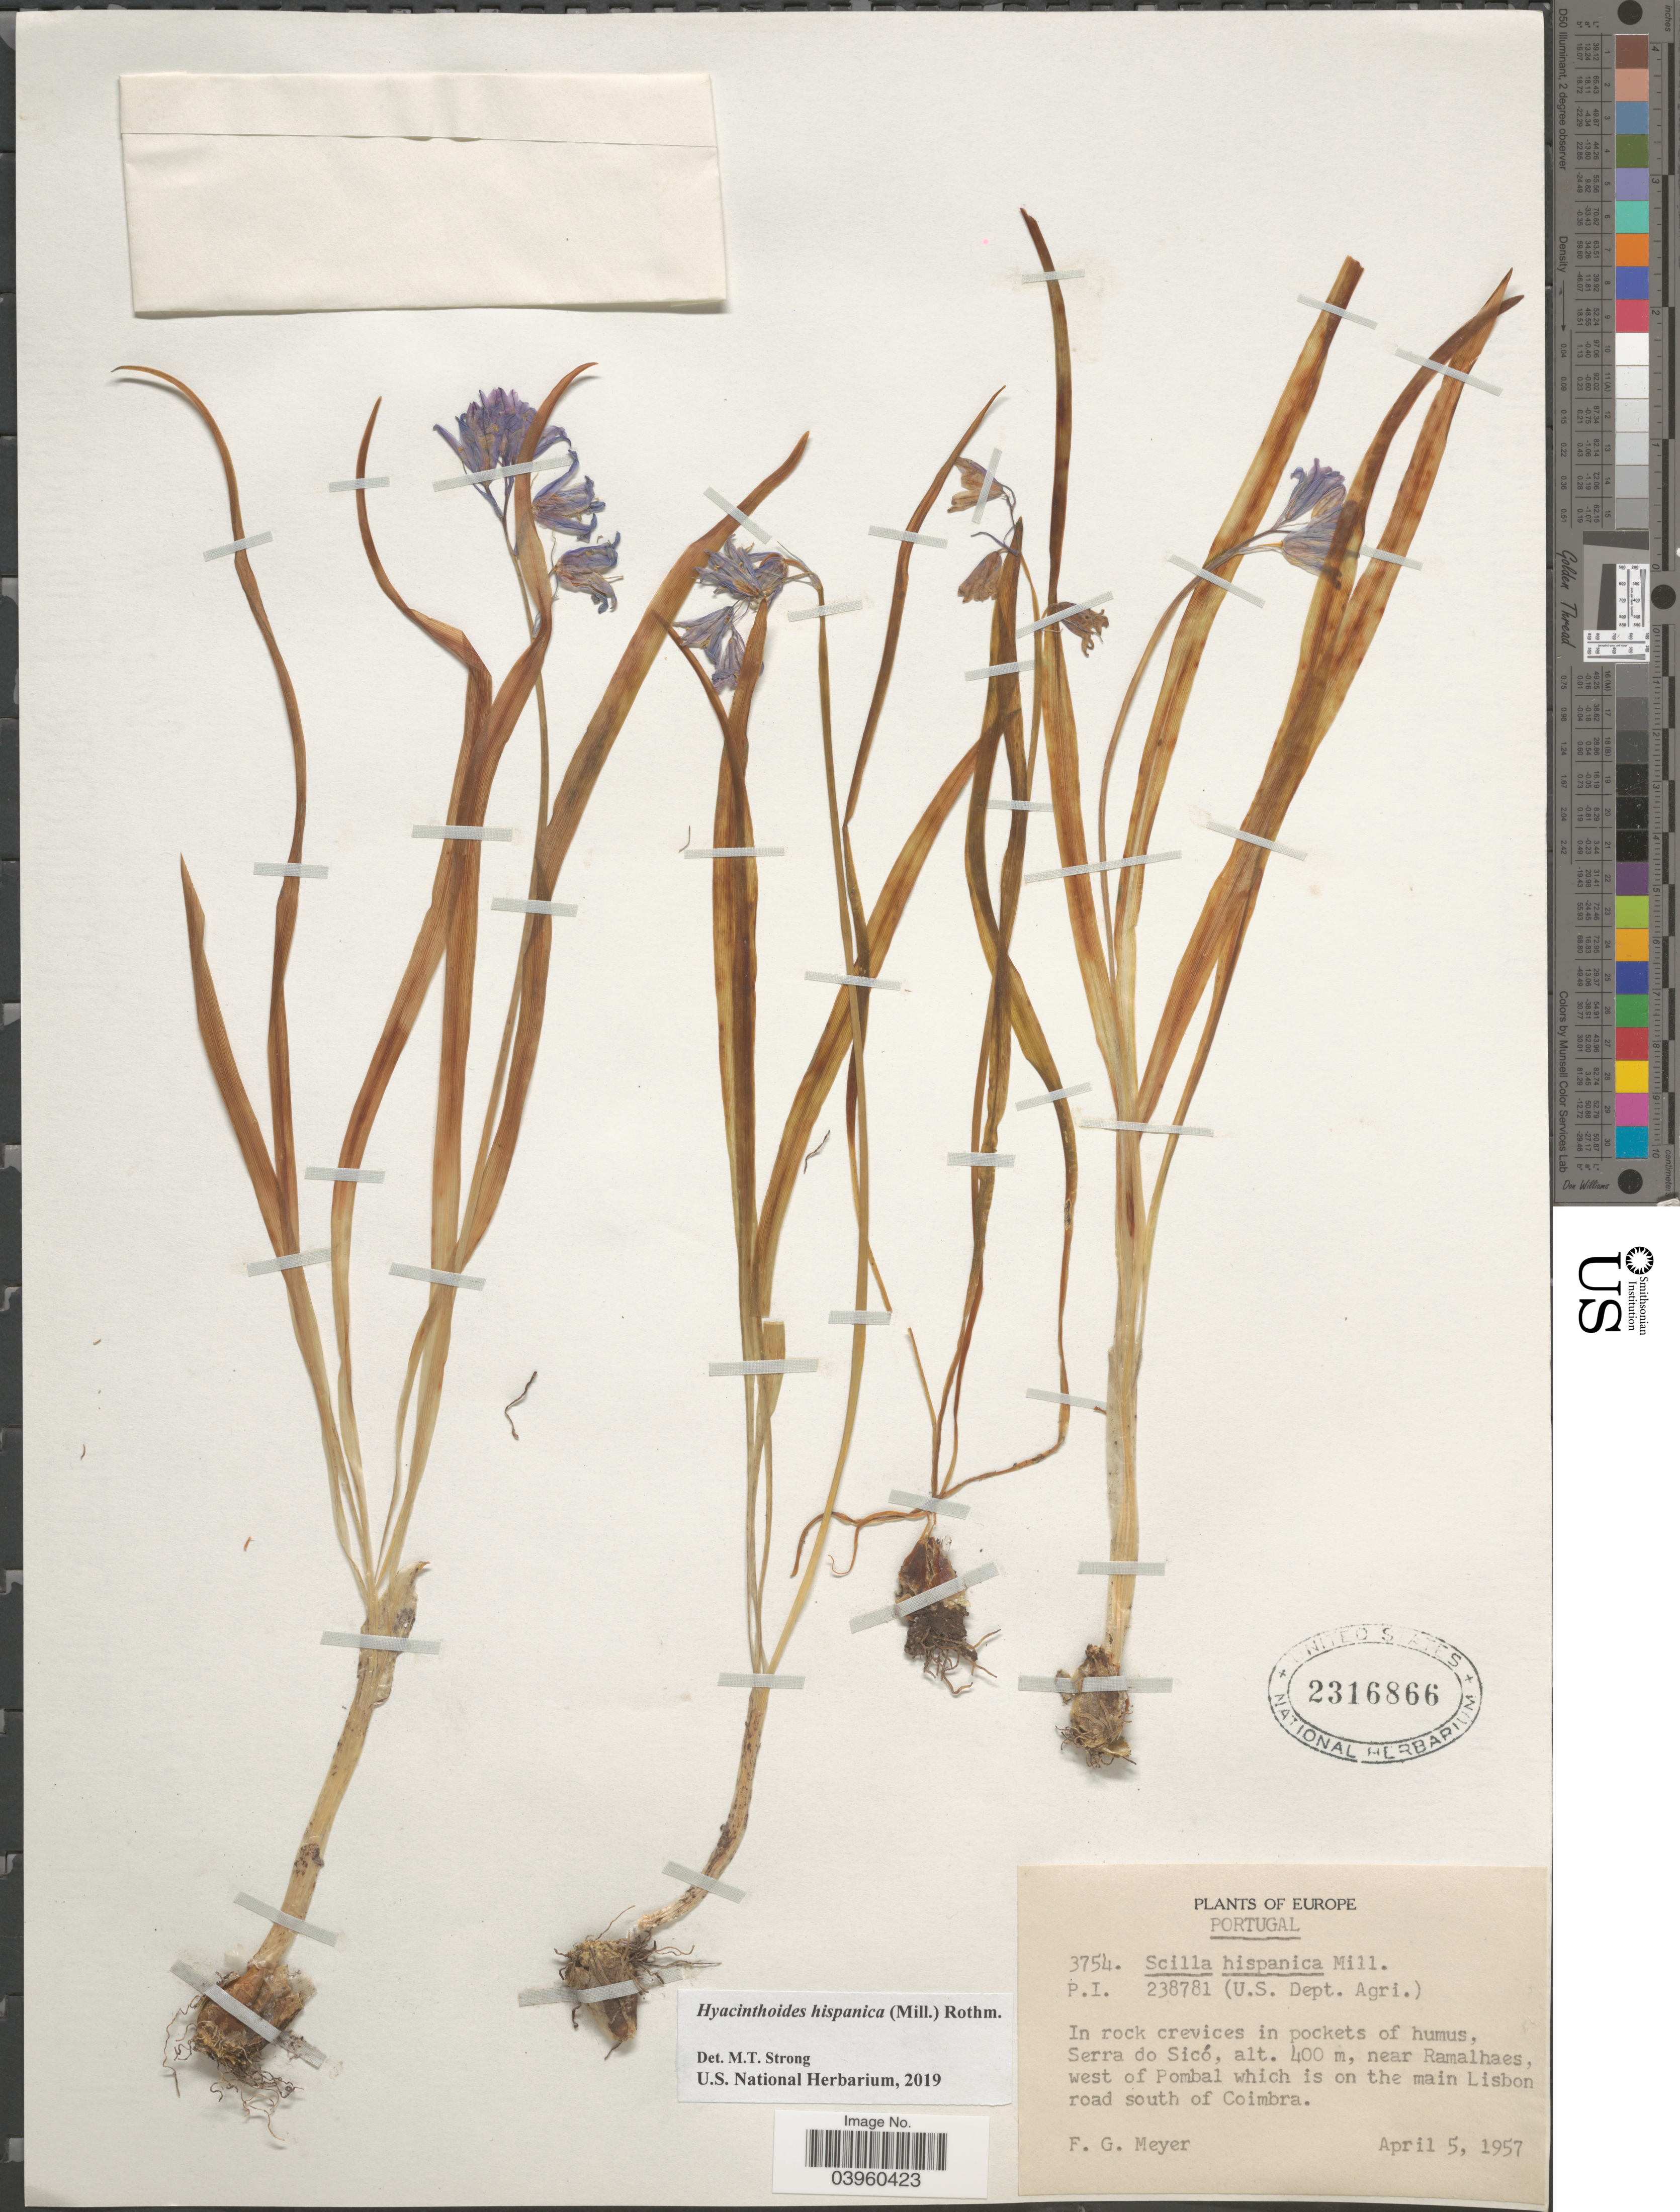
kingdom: Plantae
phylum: Tracheophyta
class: Liliopsida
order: Asparagales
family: Asparagaceae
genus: Hyacinthoides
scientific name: Hyacinthoides hispanica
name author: (Mill.) Rothm.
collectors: F. G. Meyer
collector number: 3754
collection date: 1957-04-05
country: Portugal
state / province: Coimbra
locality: Serra do Sicó, near Ramalhaes, west of Pombal which is on the main Lisbon road south of Coimbra.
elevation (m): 400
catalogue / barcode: US 2316866